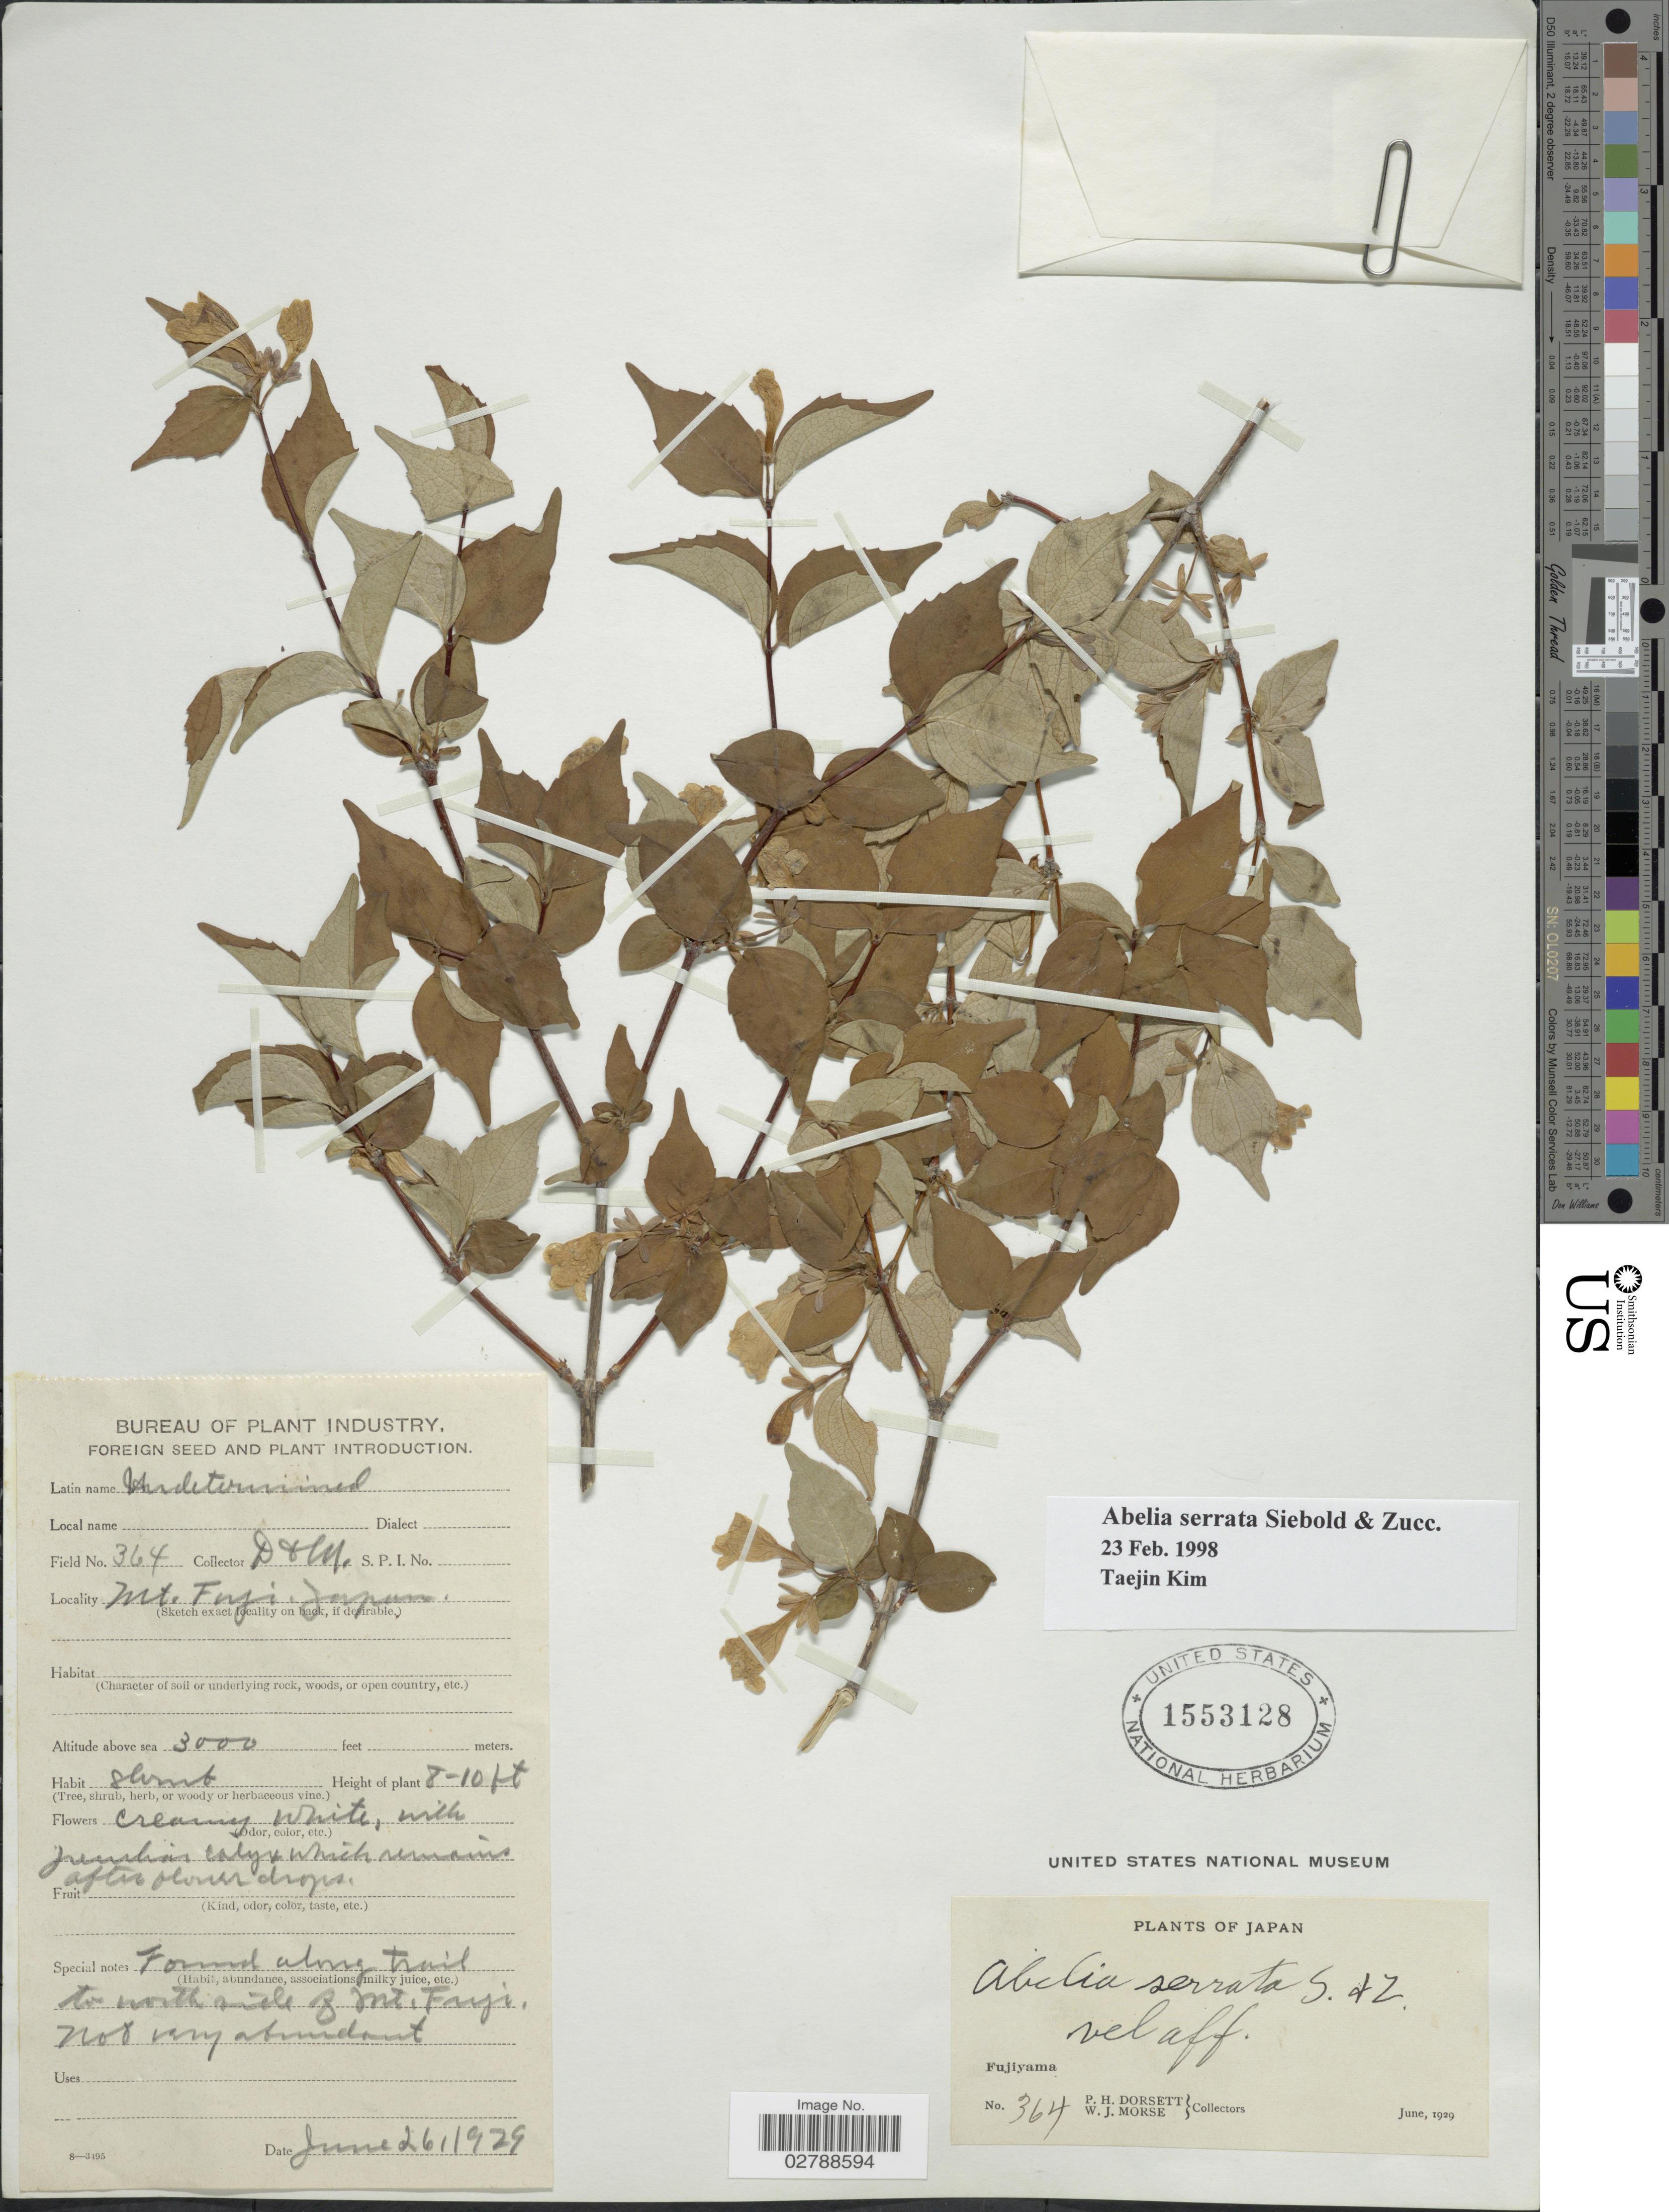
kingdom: Plantae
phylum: Tracheophyta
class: Magnoliopsida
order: Dipsacales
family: Caprifoliaceae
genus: Abelia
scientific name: Abelia serrata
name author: Siebold & Zucc.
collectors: P. H. Dorsett & W. J. Morse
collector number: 364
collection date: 1929-06-26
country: Japan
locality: Mt. Fuji, Fujiyama.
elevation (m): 914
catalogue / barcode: US 1553128